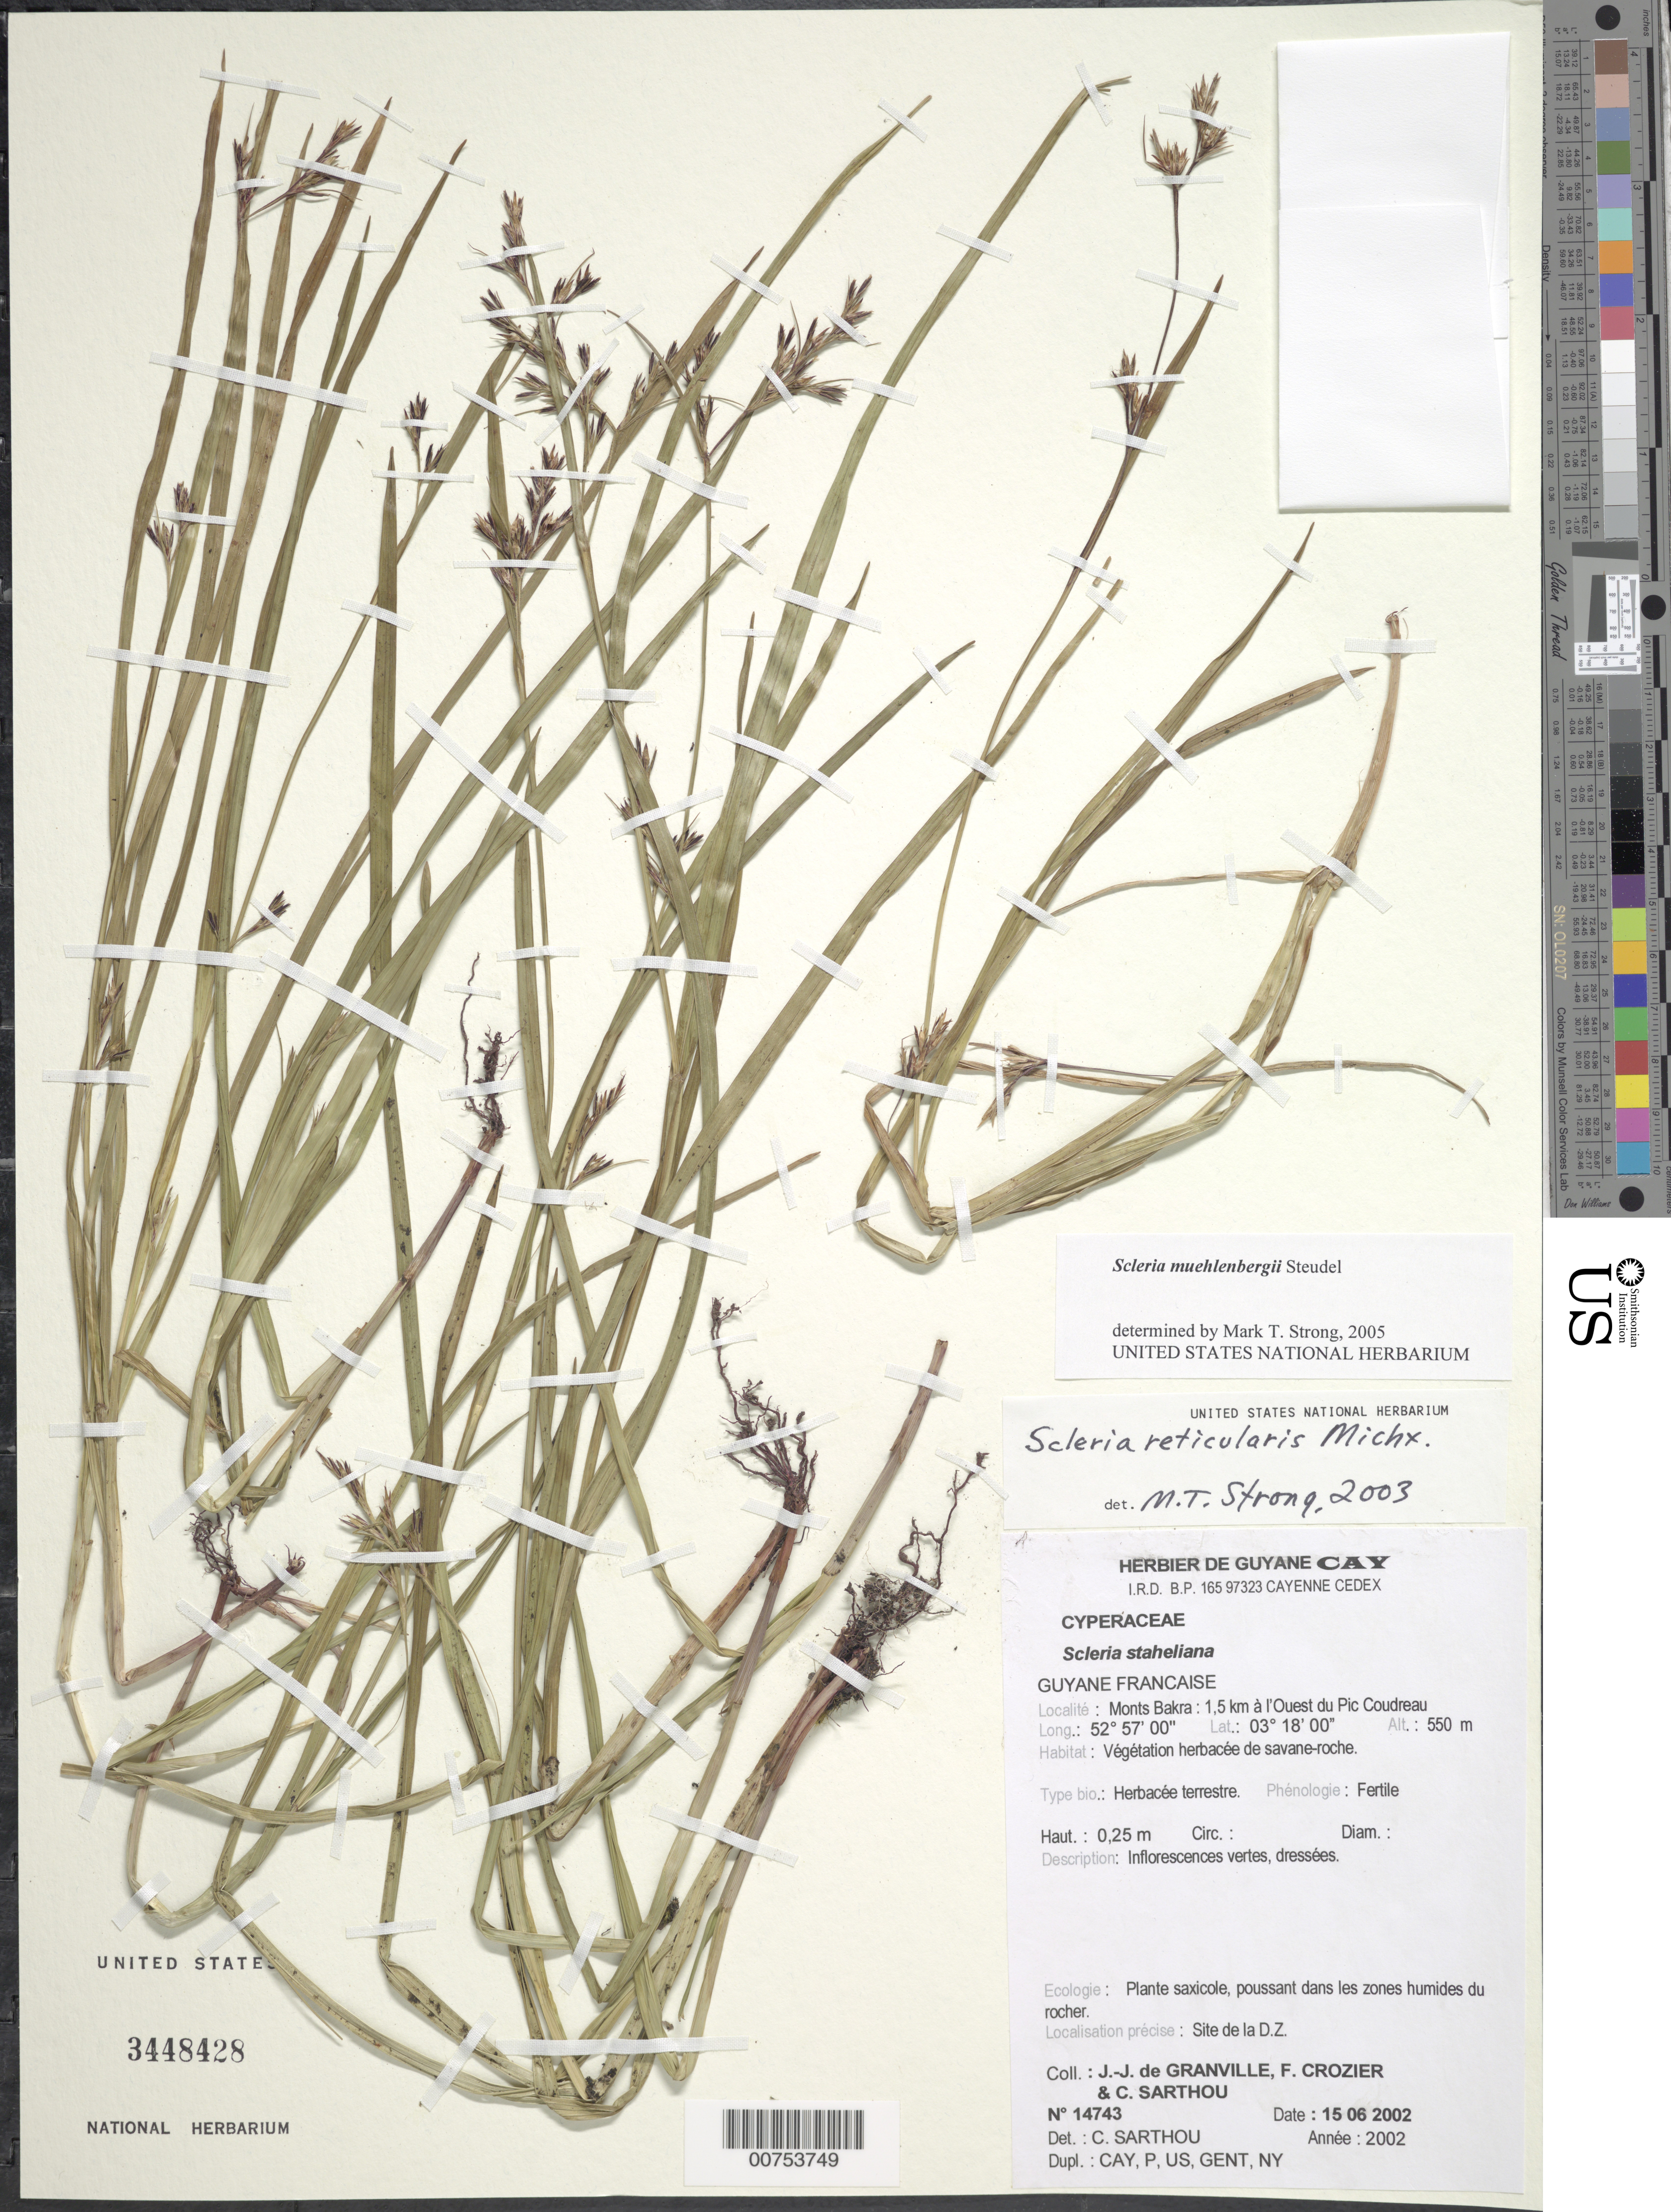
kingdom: Plantae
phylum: Tracheophyta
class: Liliopsida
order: Poales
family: Cyperaceae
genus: Scleria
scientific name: Scleria muehlenbergii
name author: Steud.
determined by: Strong, M. T., (US), Smithsonian Institution - National Museum of Natural History (UNITED STATES)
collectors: J.-J. de Granville, F. Crozier & C. Sarthou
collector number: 14743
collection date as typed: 15-Jun-02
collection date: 2002-06-15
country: French Guiana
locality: Monts Bakra, 1.5 km a l'Ouest du Pic Coudreau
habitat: Vegetation of rocky savanna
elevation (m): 550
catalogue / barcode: US 3448428